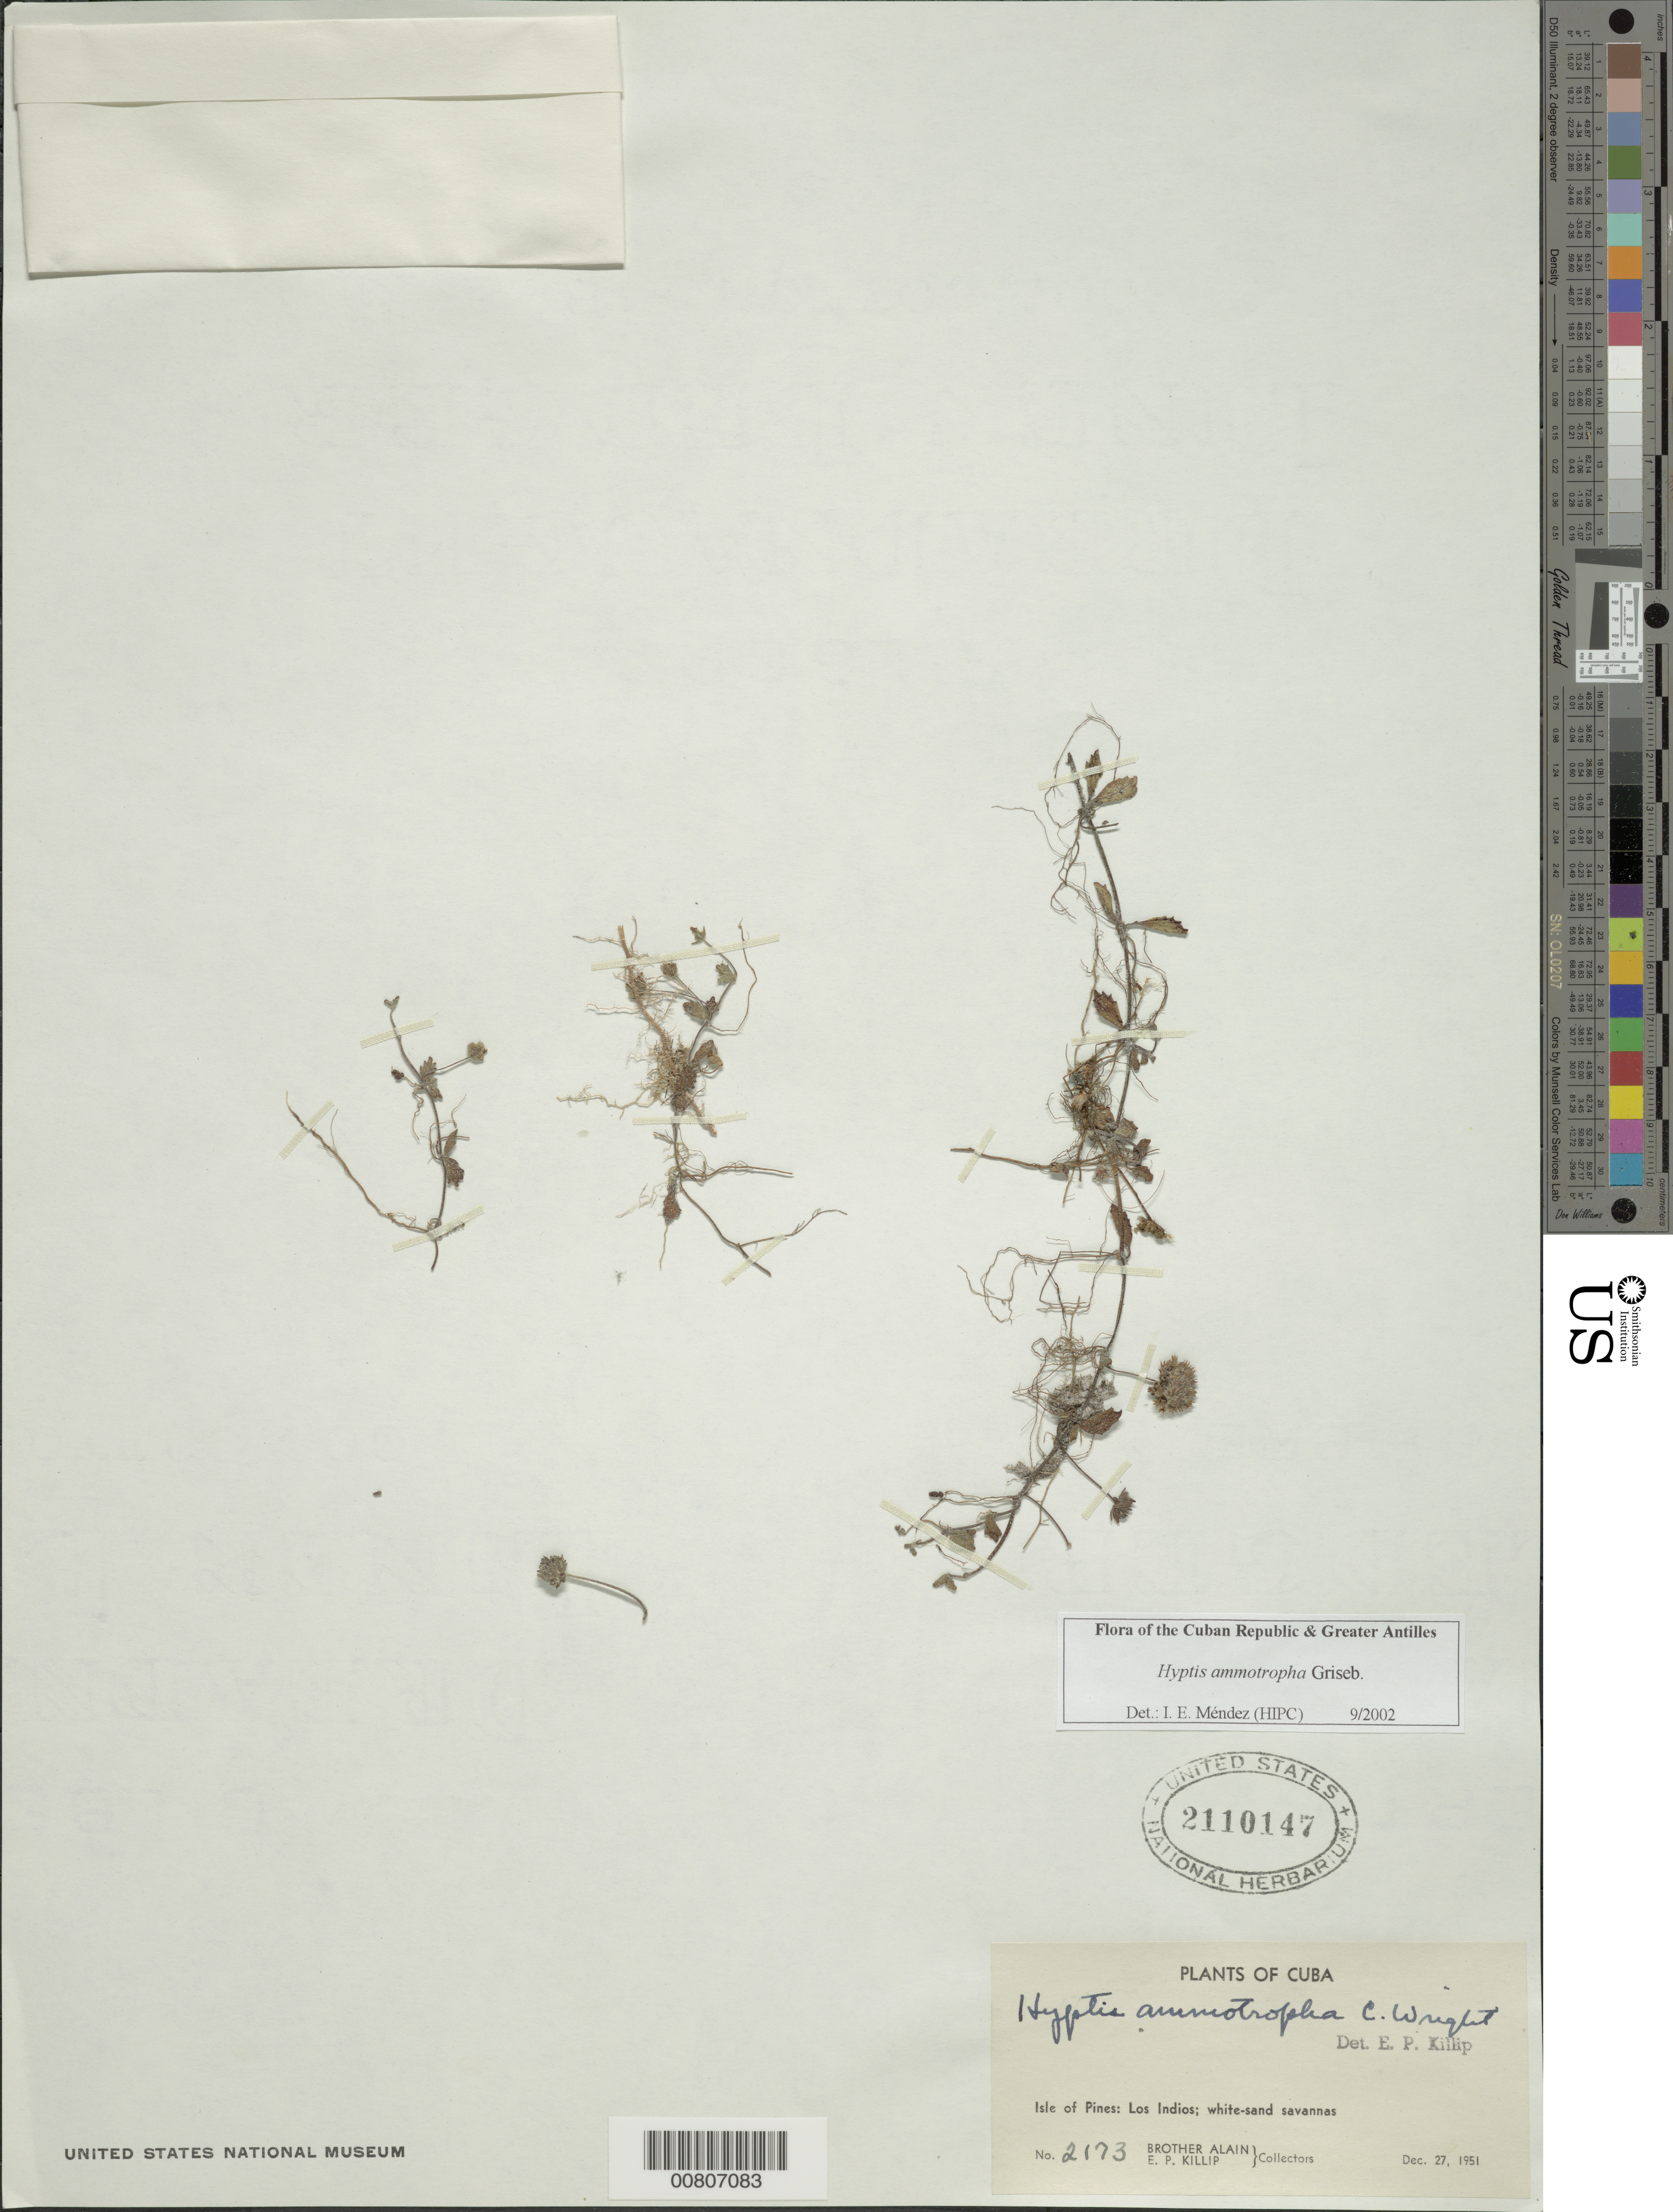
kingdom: Plantae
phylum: Tracheophyta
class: Magnoliopsida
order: Lamiales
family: Lamiaceae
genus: Hyptis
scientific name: Hyptis ammotropha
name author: Griseb.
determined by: Méndez, Isidro E., (HIPC)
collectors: A. H. Liogier & E. P. Killip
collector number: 2173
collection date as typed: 27 Dec 1951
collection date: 1951-12-27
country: Cuba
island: Isla de la Juventud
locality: Isle of Pines, Los Indios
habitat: White sand savannas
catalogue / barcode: US 2110147